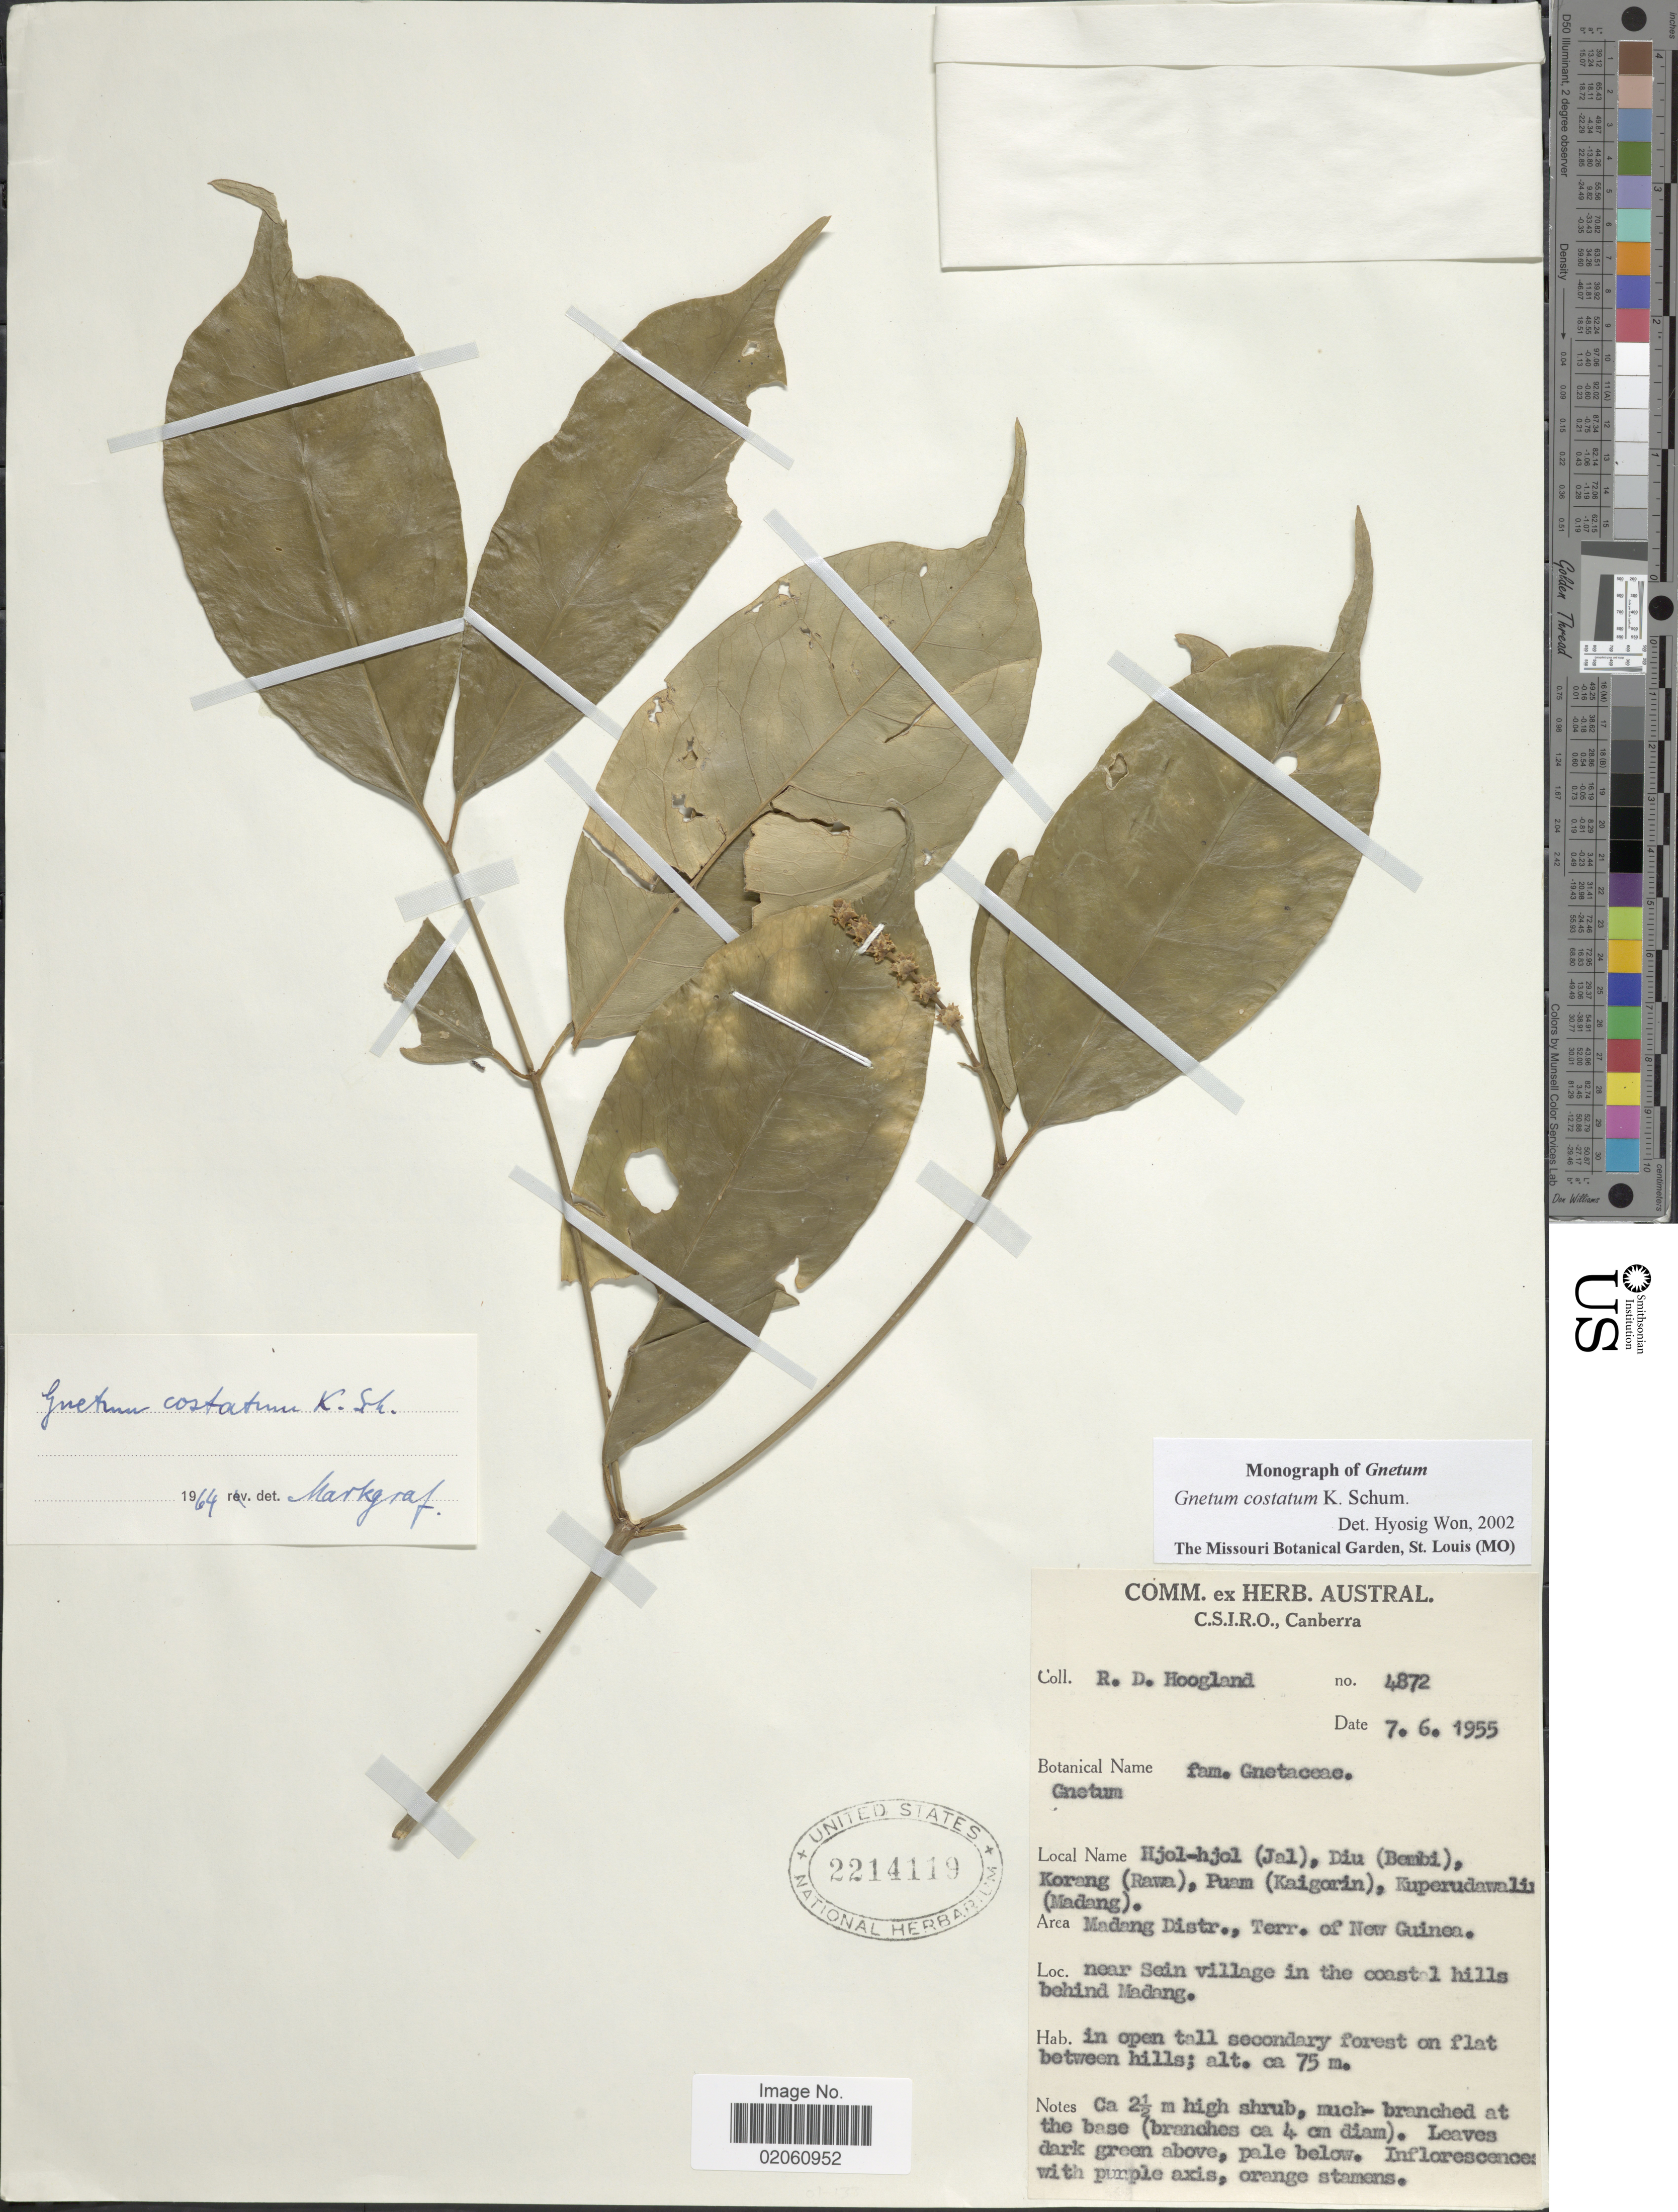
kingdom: Plantae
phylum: Tracheophyta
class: Gnetopsida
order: Gnetales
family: Gnetaceae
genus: Gnetum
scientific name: Gnetum costatum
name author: K. Schum.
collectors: R. D. Hoogland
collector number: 4872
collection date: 1955-06-07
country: Papua New Guinea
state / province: Madang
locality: Area Madang Distr., Terr of New Guinea, near Sein village in the coastal hills behind Madang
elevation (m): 75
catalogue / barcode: US 2214119